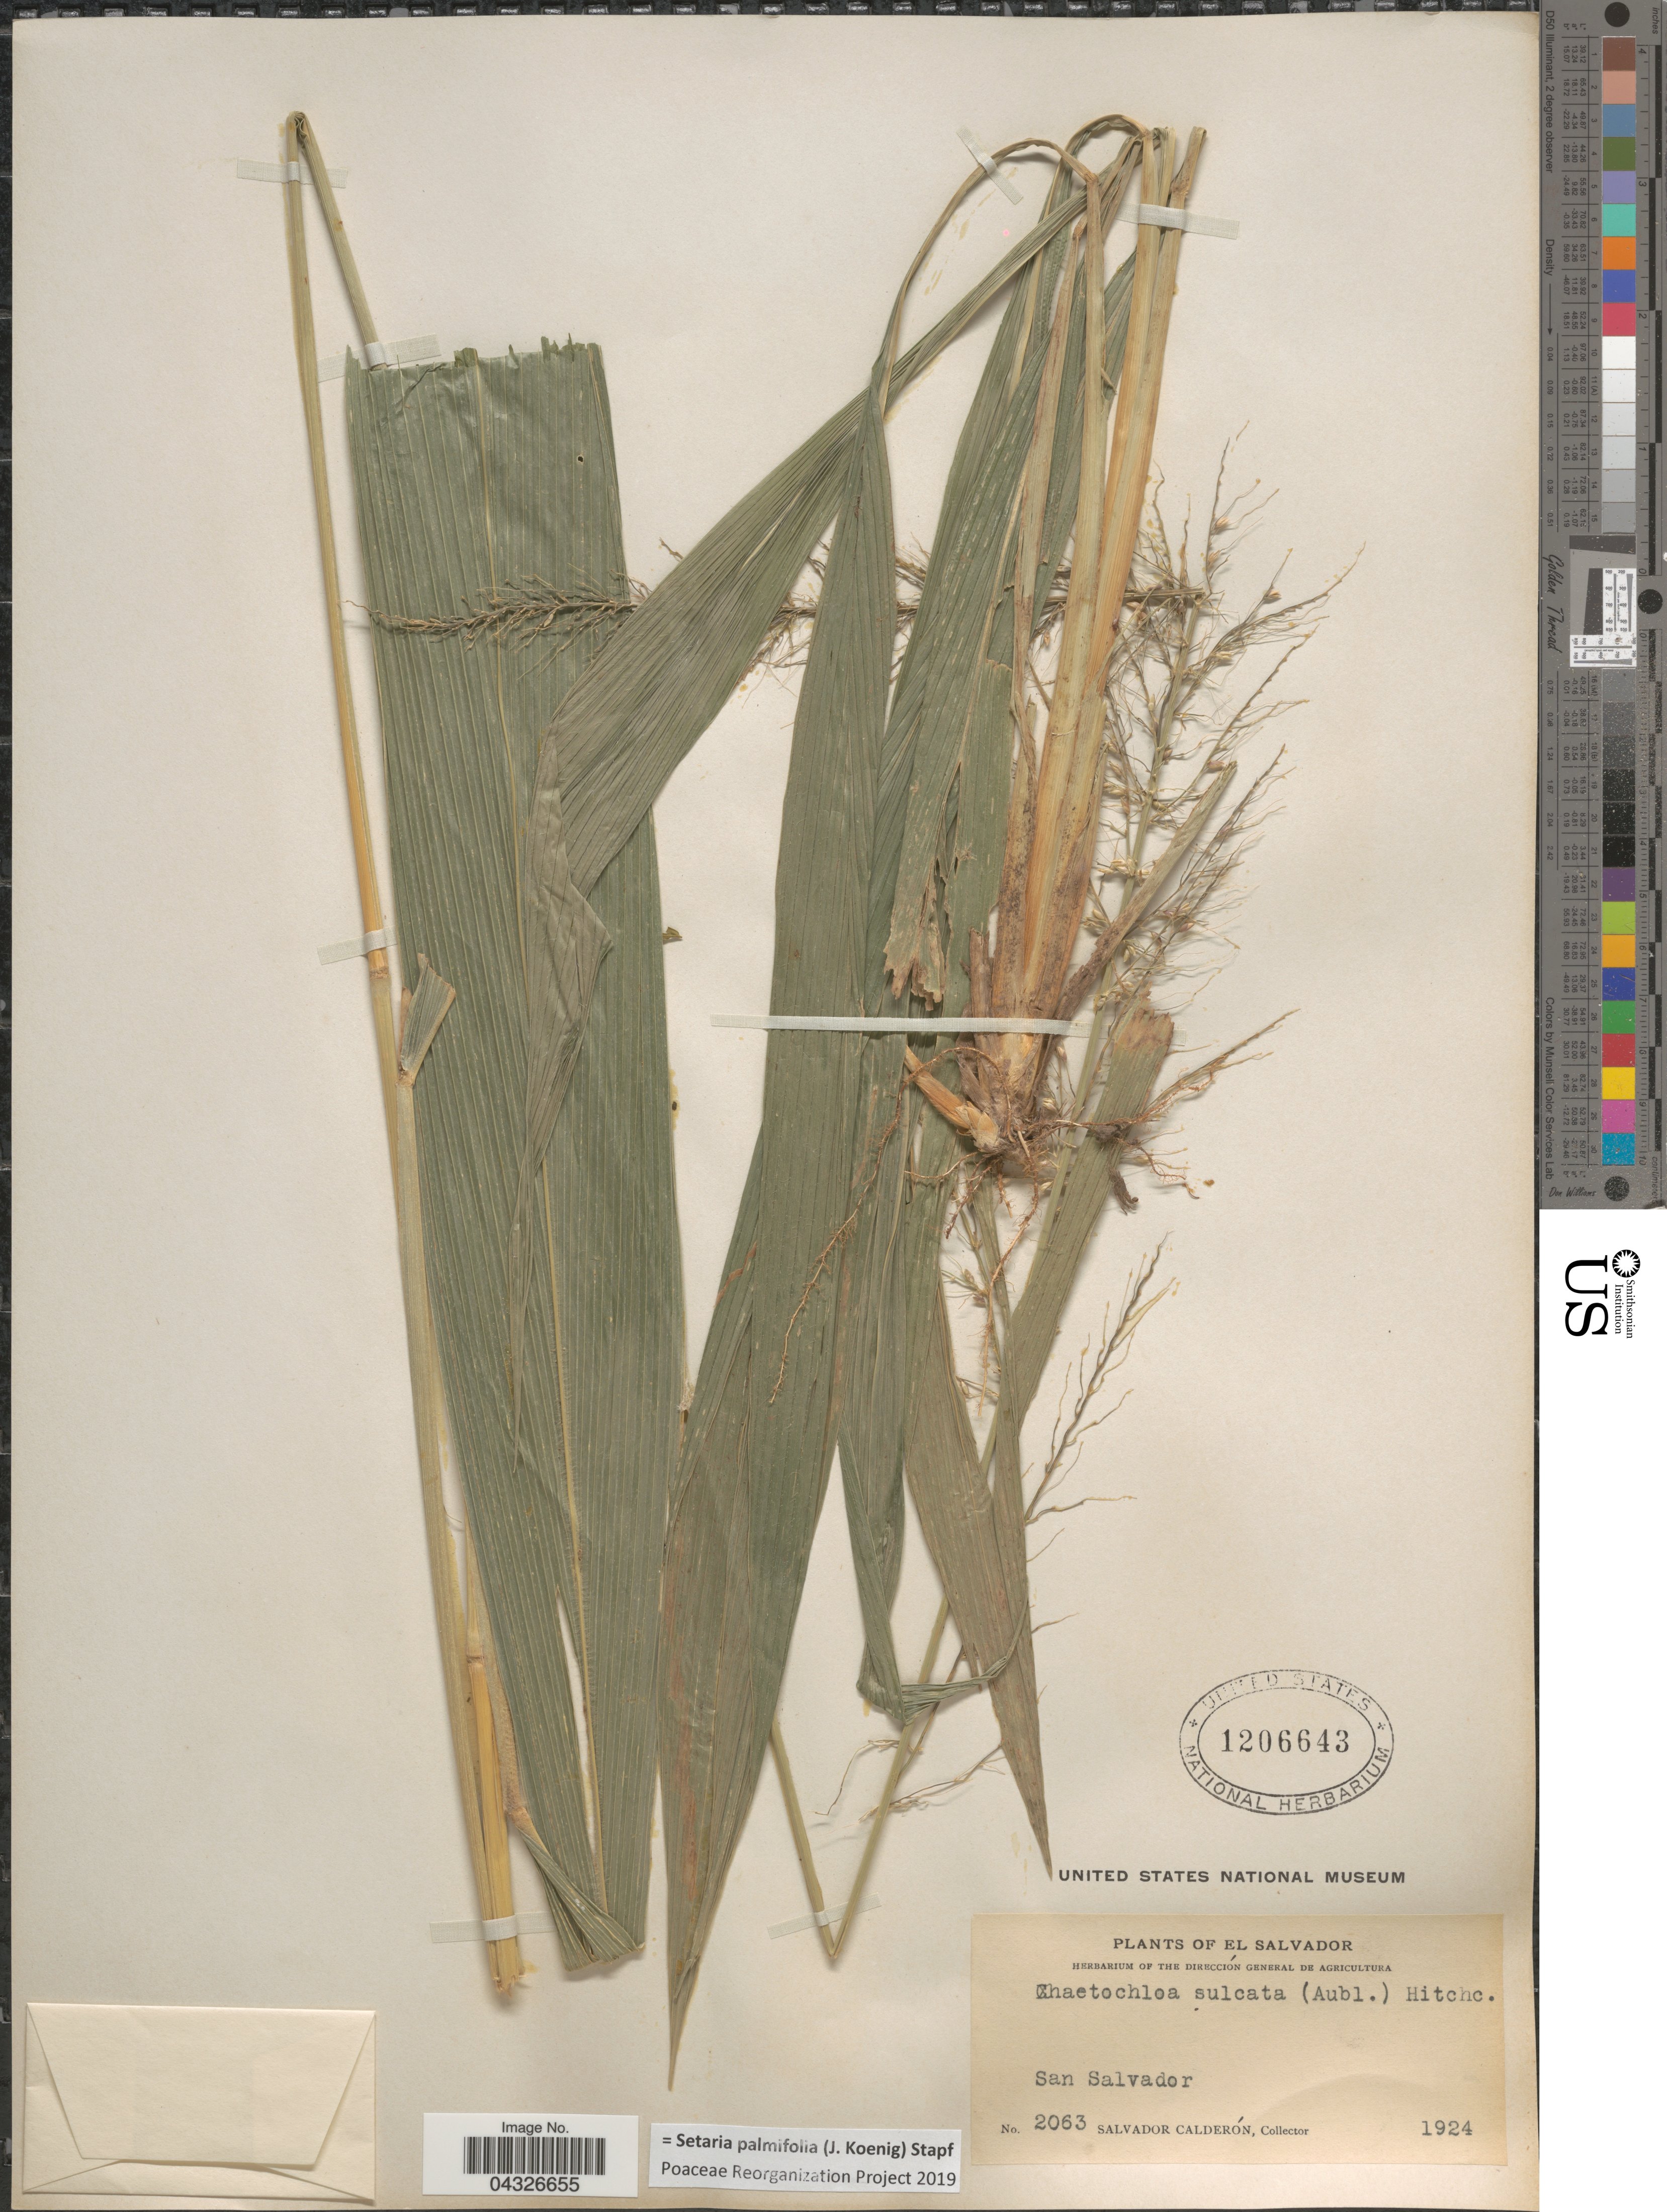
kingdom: Plantae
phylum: Tracheophyta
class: Liliopsida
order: Poales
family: Poaceae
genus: Setaria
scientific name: Setaria palmifolia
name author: (J. Koenig) Stapf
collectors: S. Calderón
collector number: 2063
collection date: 1924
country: El Salvador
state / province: San Salvador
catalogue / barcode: US 1206643